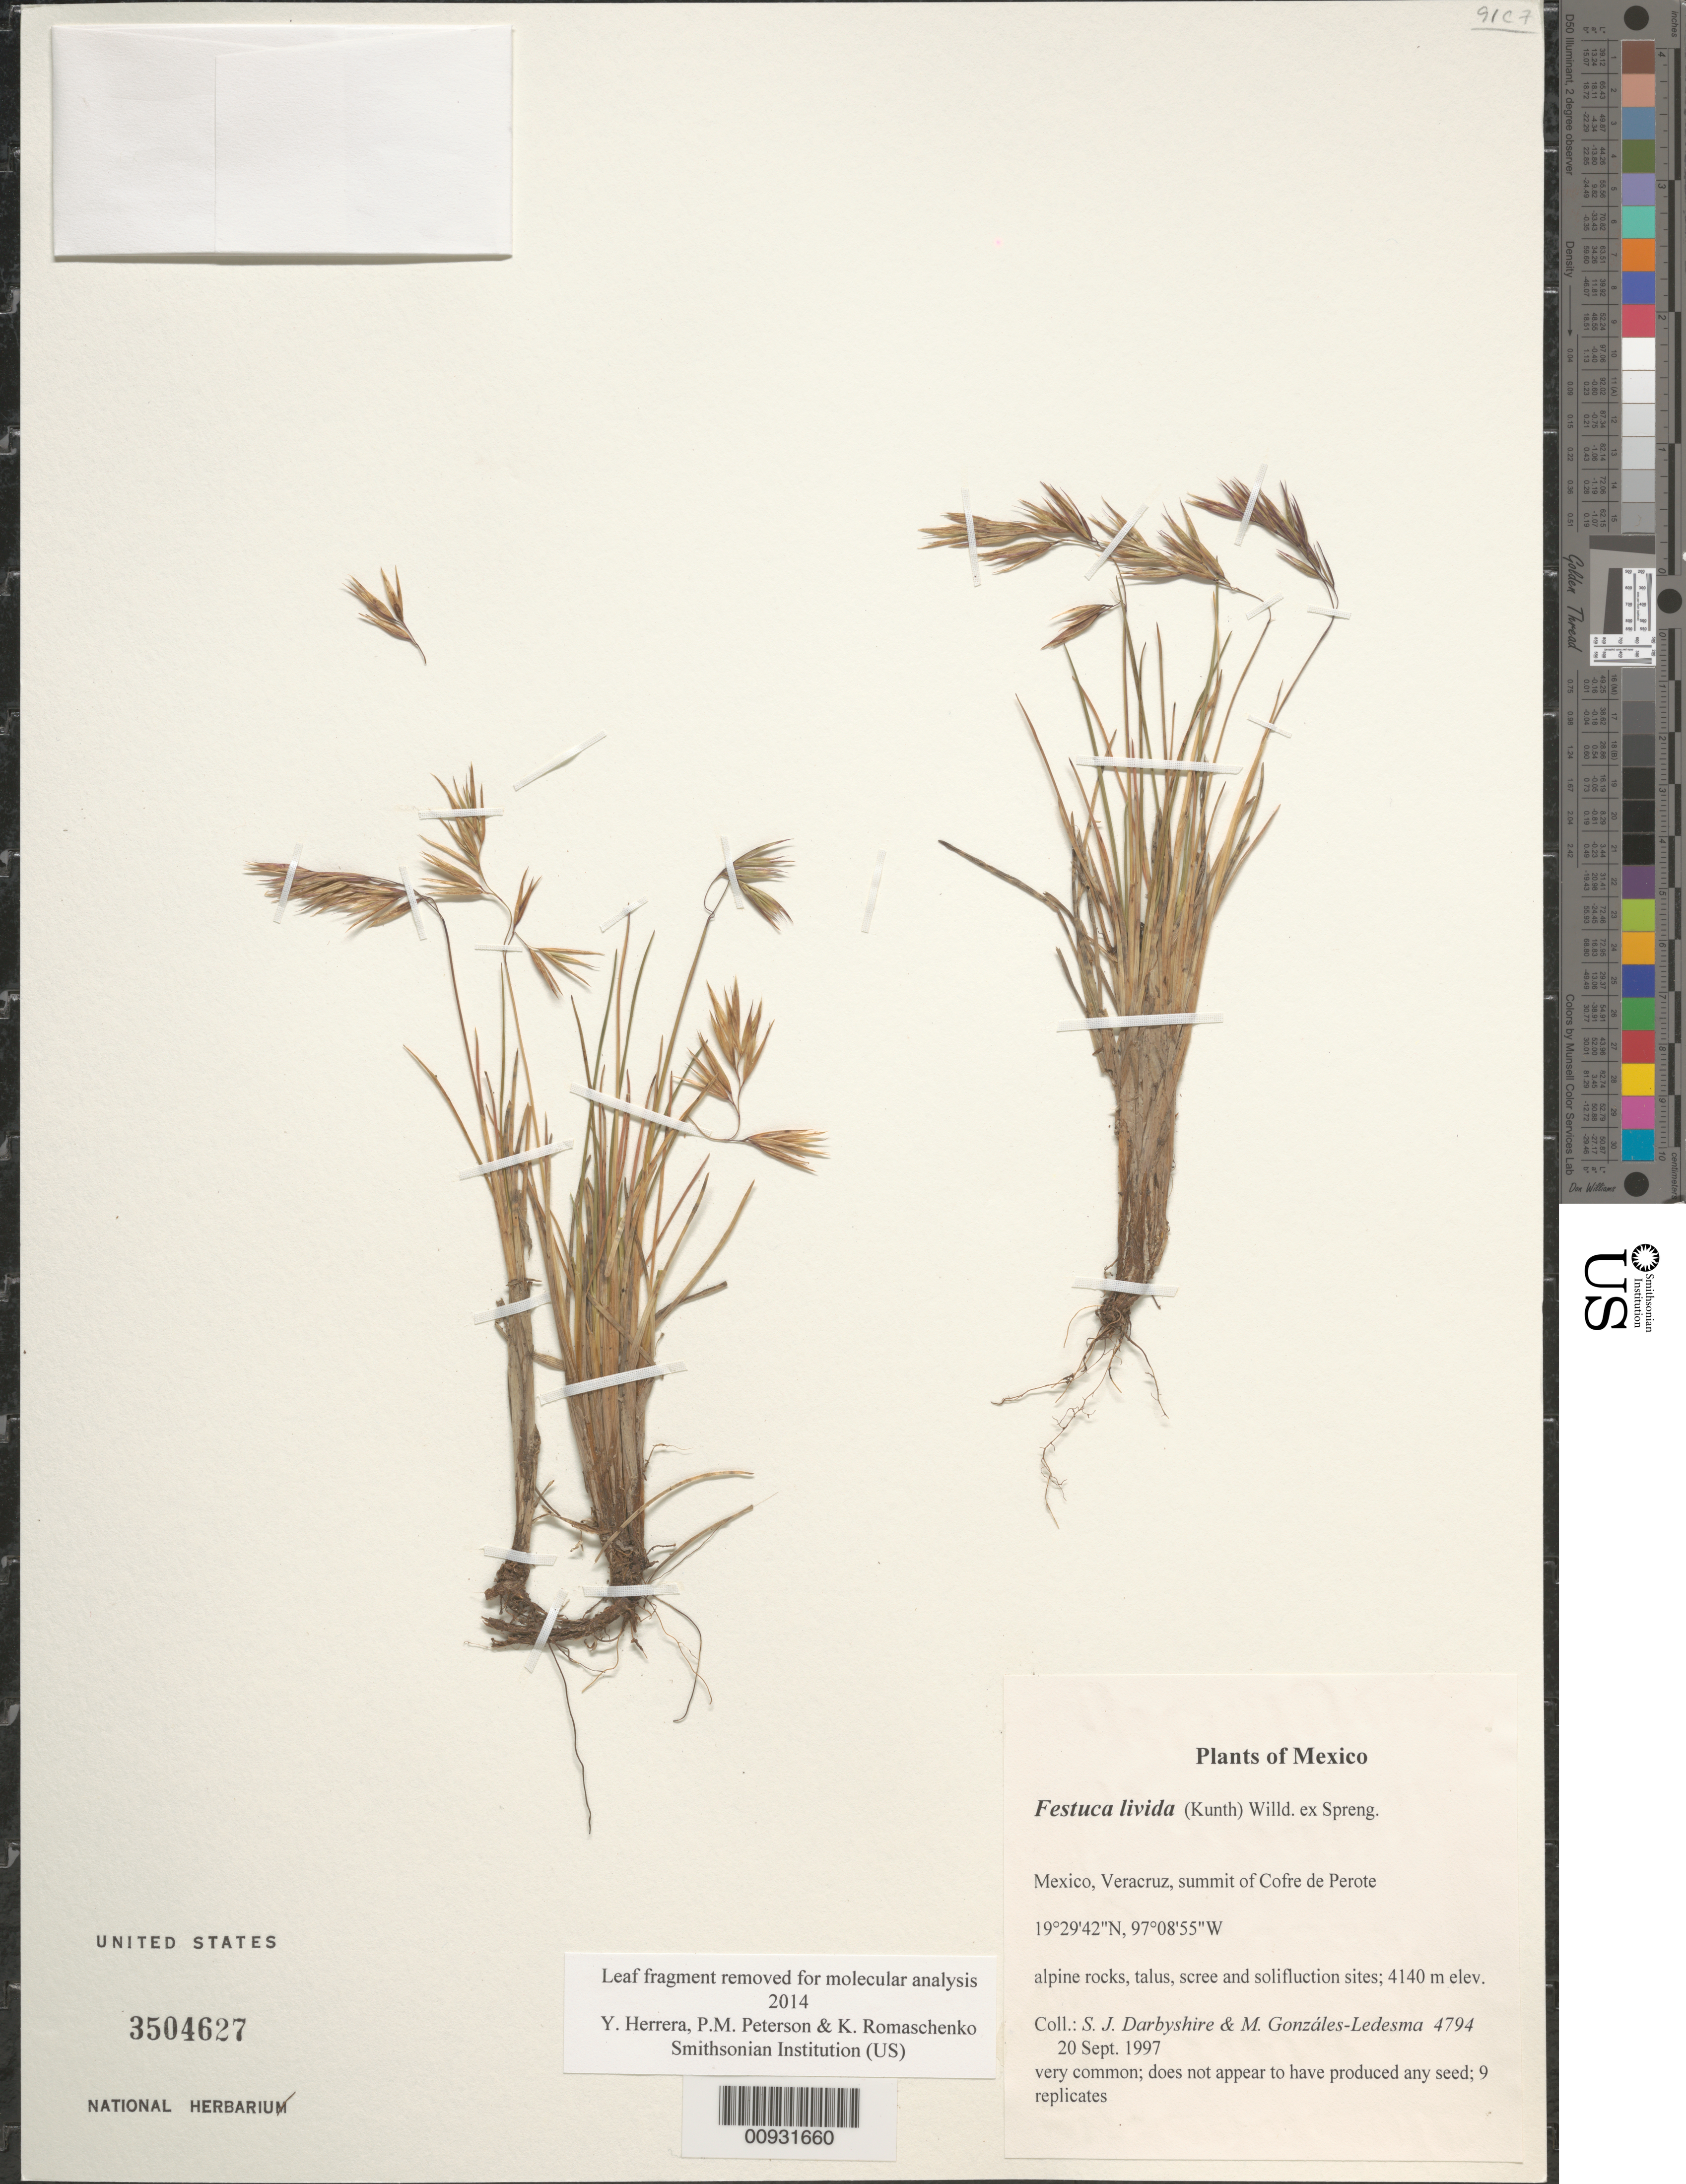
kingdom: Plantae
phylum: Tracheophyta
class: Liliopsida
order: Poales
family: Poaceae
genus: Festuca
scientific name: Festuca livida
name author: (Kunth) Willd.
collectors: S. Darbyshire & M. González-Ledesma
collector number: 4794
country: Mexico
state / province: Veracruz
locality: Summit of Cofre de Perote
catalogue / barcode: US 3504627